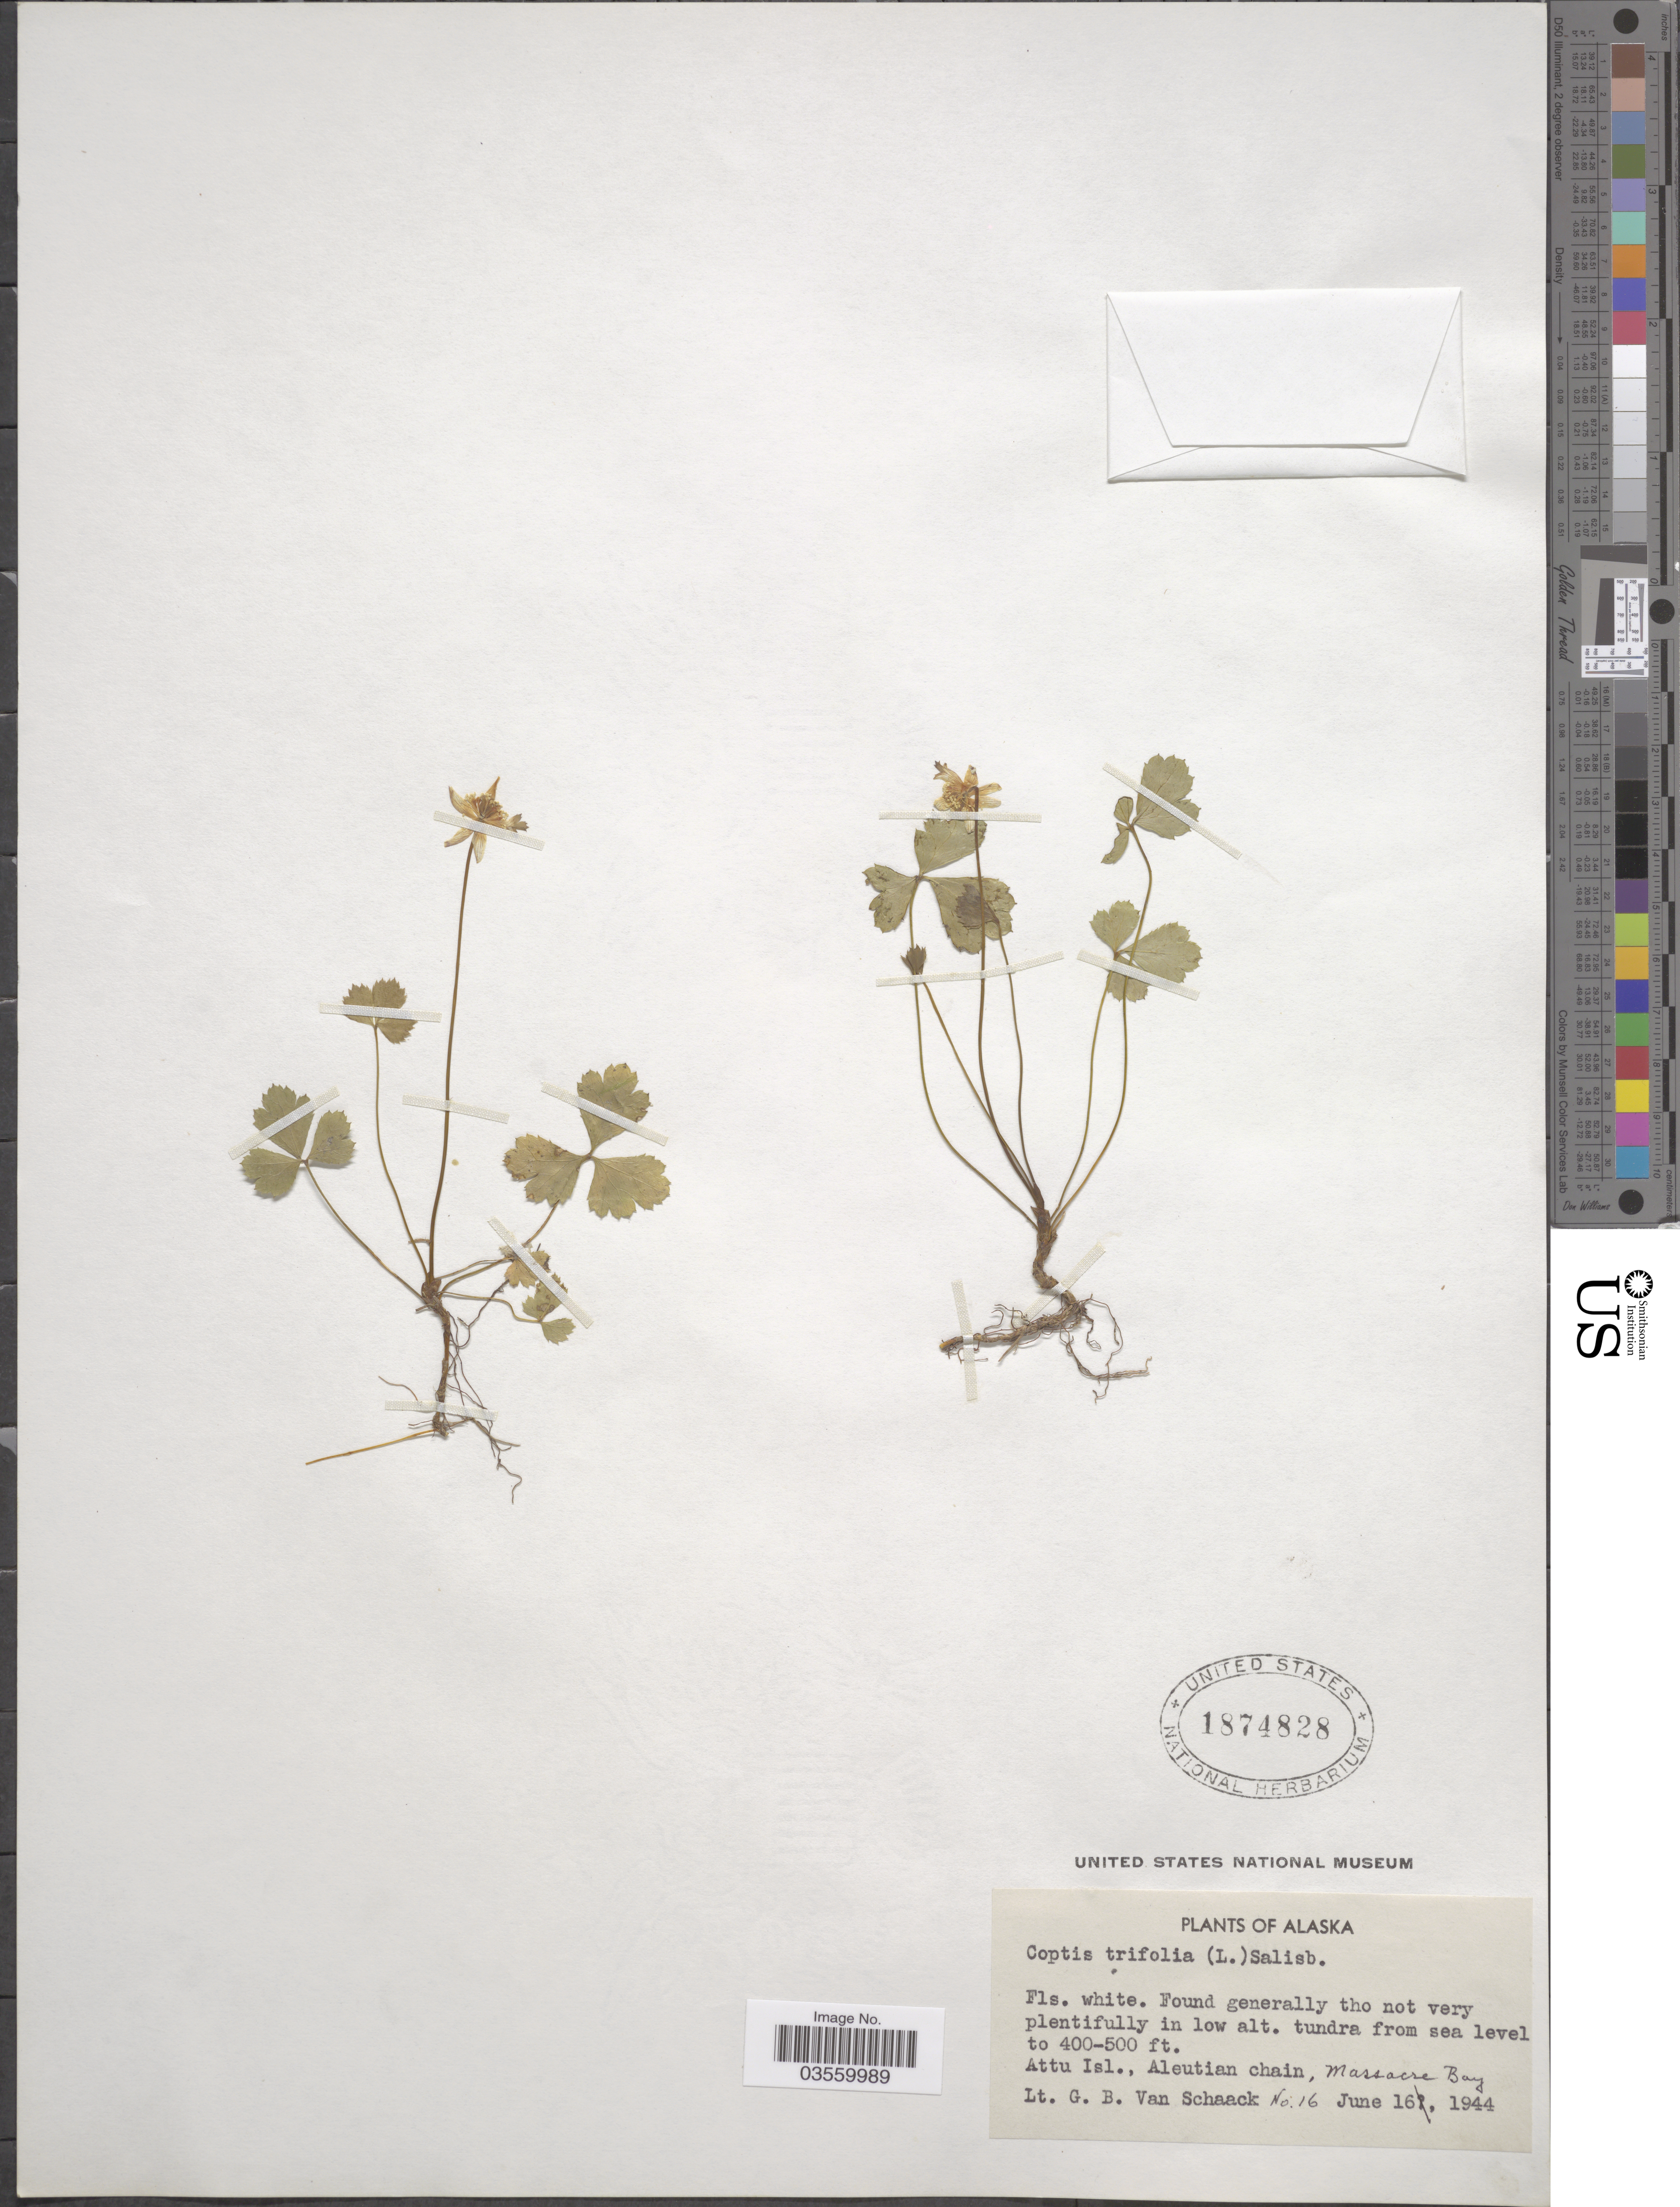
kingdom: Plantae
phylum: Tracheophyta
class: Magnoliopsida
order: Ranunculales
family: Ranunculaceae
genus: Coptis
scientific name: Coptis trifolia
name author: (L.) Salisb.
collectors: G. Van Schaack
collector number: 16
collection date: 1944-06-16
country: United States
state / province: Alaska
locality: Attu Isl., Aleutian chain, Massacre Bay.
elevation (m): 122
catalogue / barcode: US 1874828